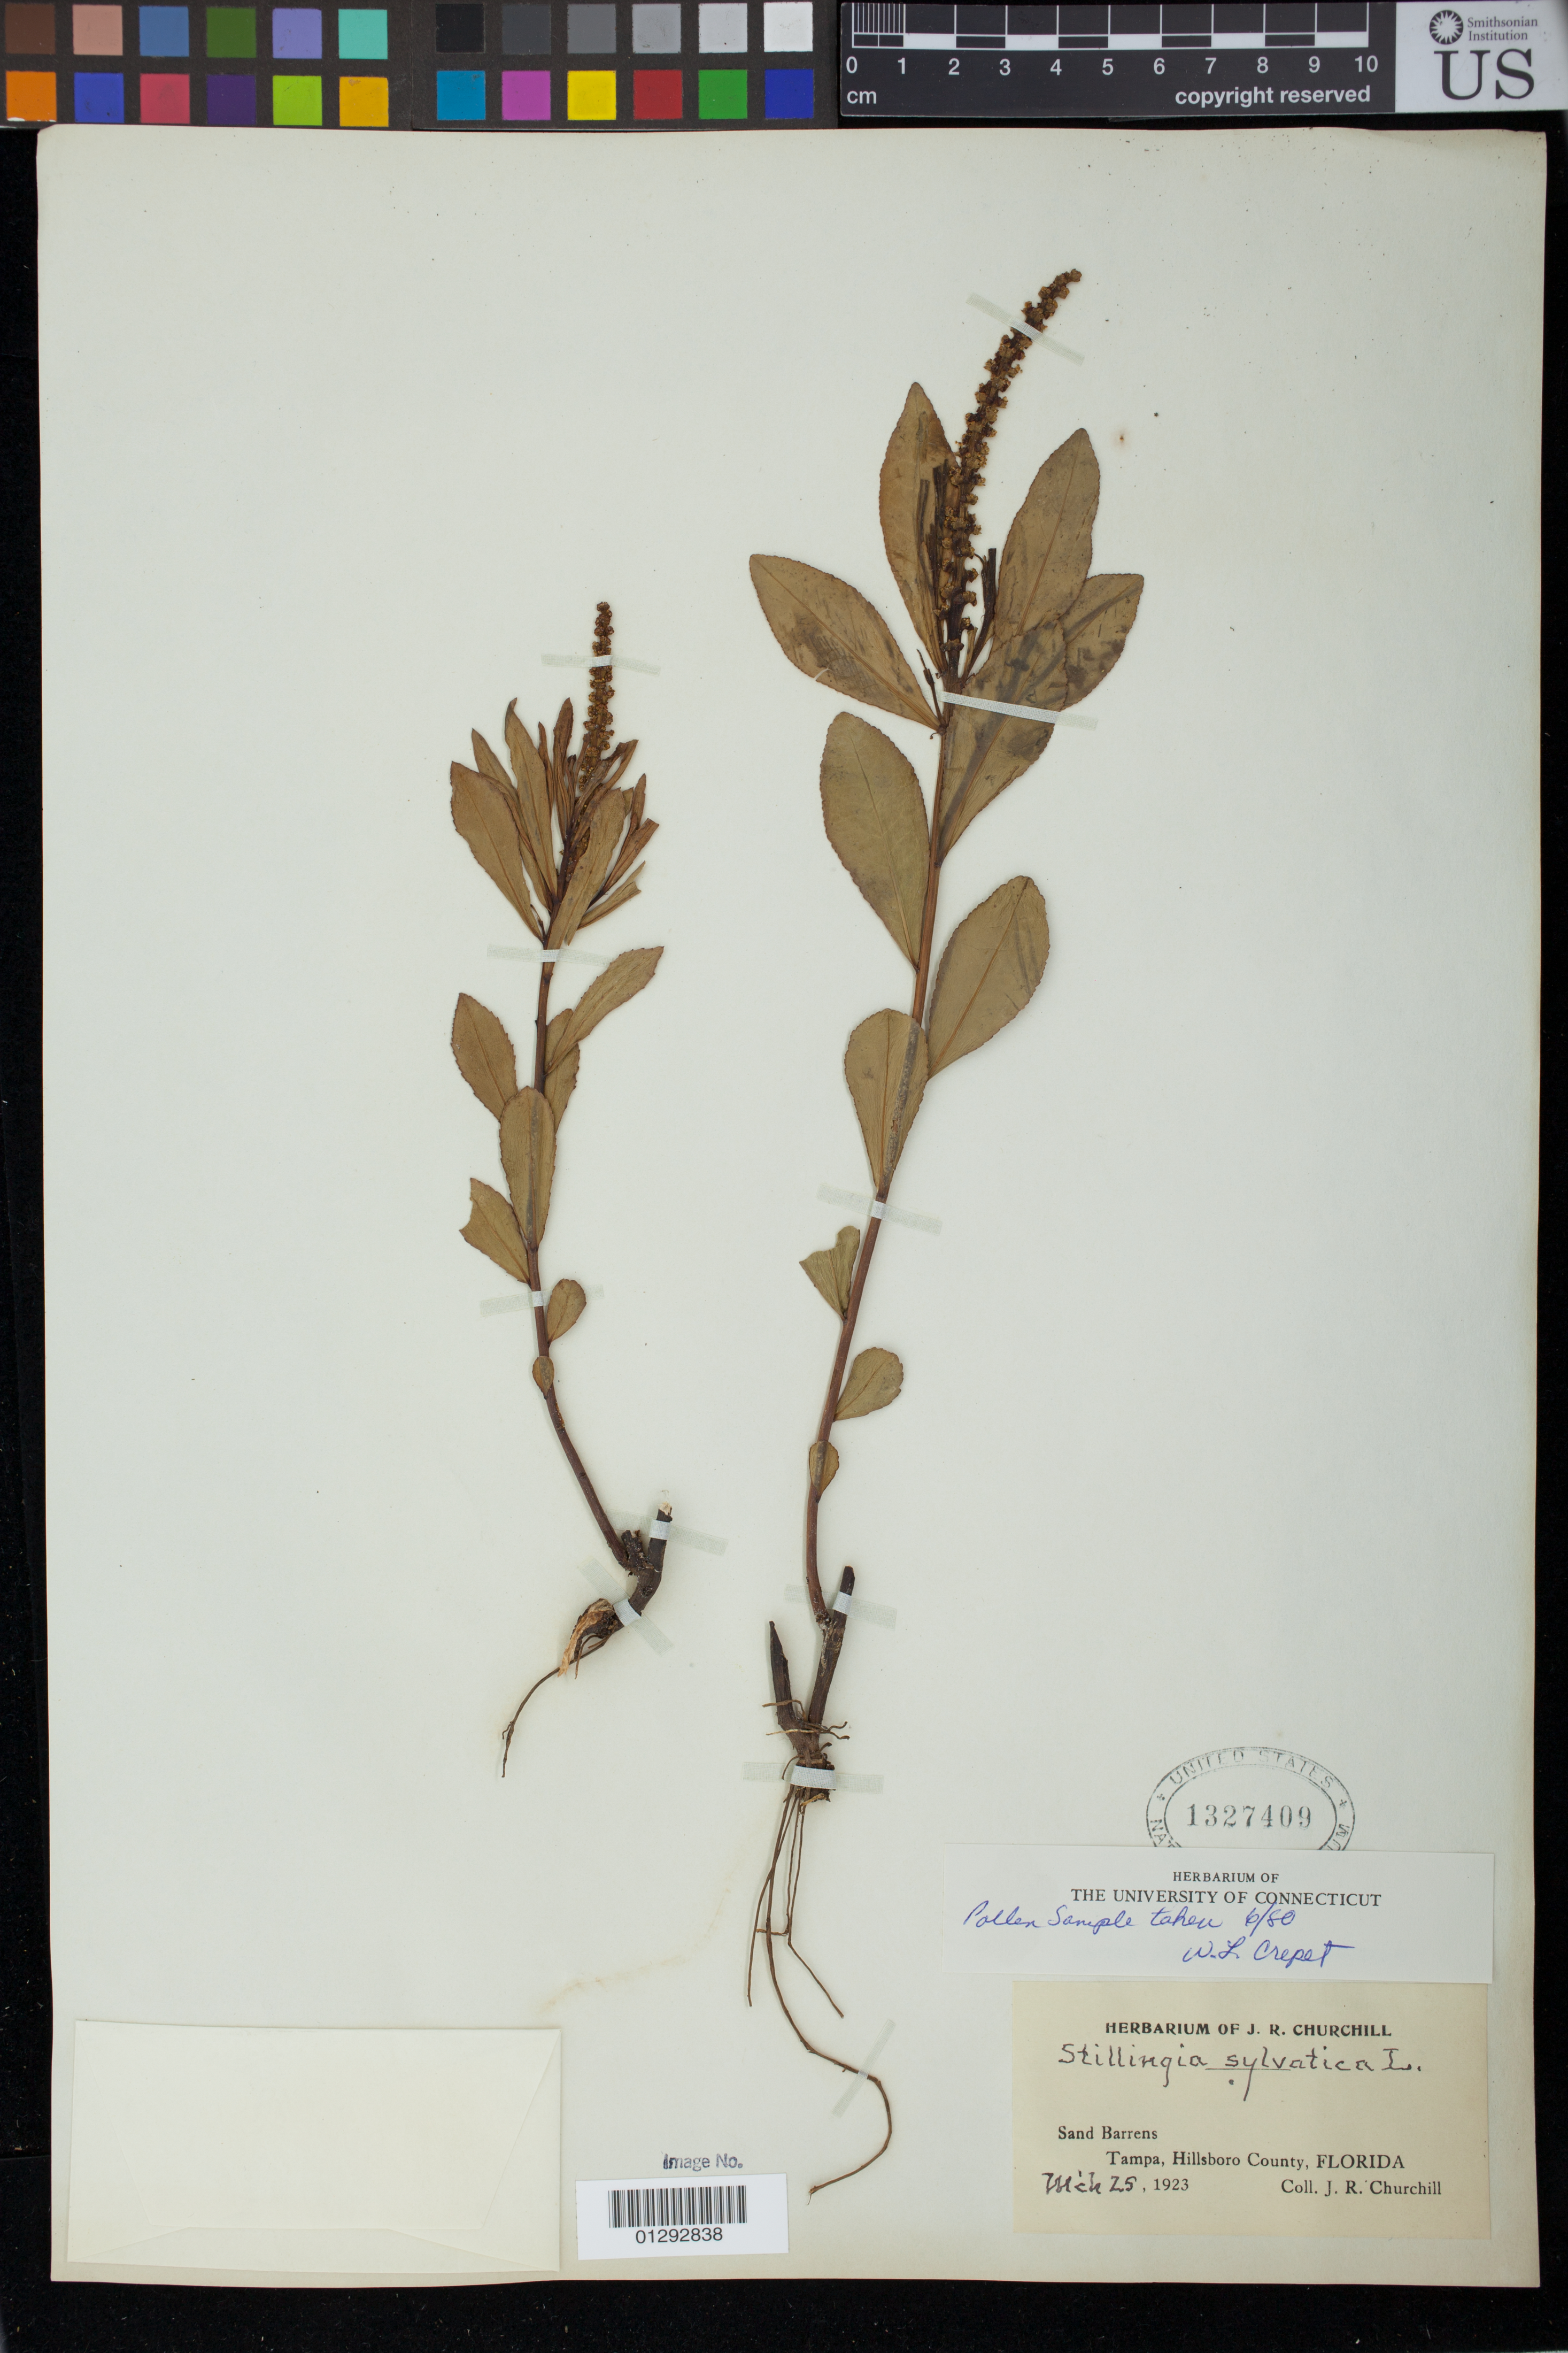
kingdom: Plantae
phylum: Tracheophyta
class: Magnoliopsida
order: Malpighiales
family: Euphorbiaceae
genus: Stillingia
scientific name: Stillingia sylvatica subsp. tenuis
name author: (Small) D.J. Rogers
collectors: J. R. Churchill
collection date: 1923-03-25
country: United States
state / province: Florida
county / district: Hillsborough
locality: Tampa Sand Barrens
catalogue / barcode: US 1327409